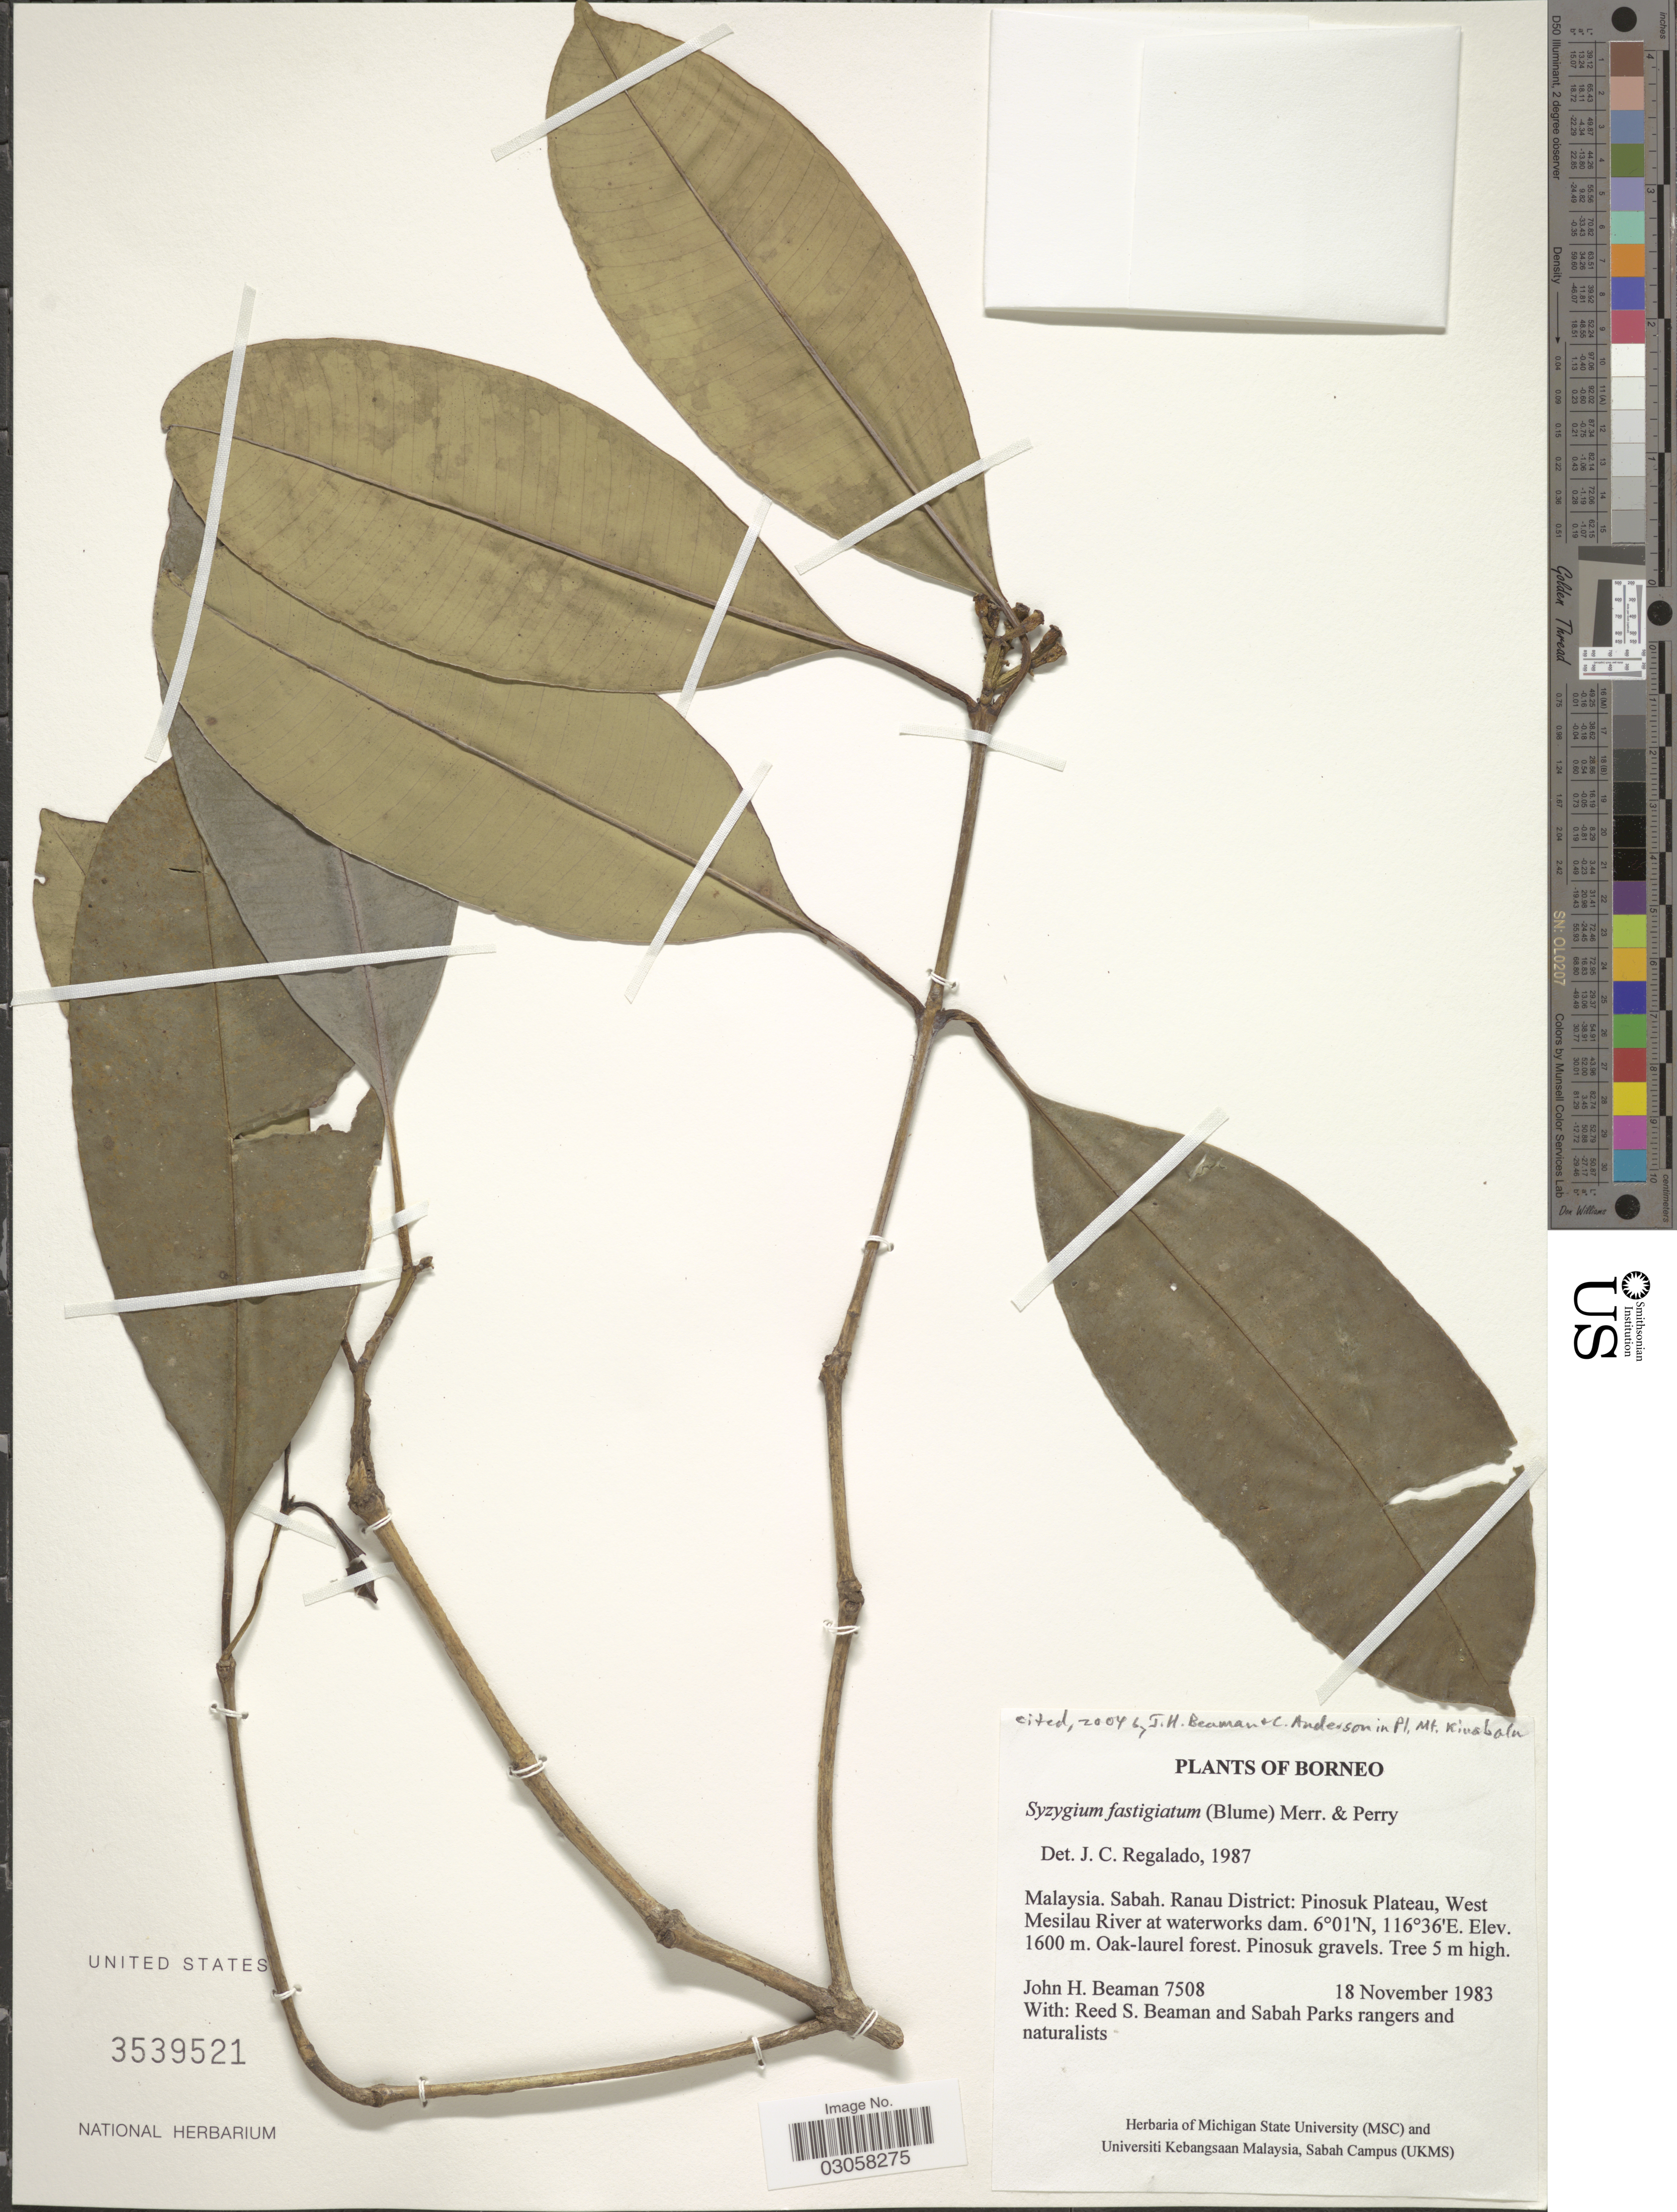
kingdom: Plantae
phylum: Tracheophyta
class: Magnoliopsida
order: Myrtales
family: Myrtaceae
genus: Syzygium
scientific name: Syzygium fastigiatum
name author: (Blume) Merr. & L.M. Perry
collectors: J. H. Beaman, R. S. Beaman & Sabah Park Rangers and Naturalists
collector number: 7508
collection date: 1983-11-18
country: Malaysia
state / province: Sabah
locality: Borneo. Malaysia. Sabah. Ranau District: Pinosuk Plateau, West Mesilau River at waterworks dam.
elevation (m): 1600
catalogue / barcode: US 3539521